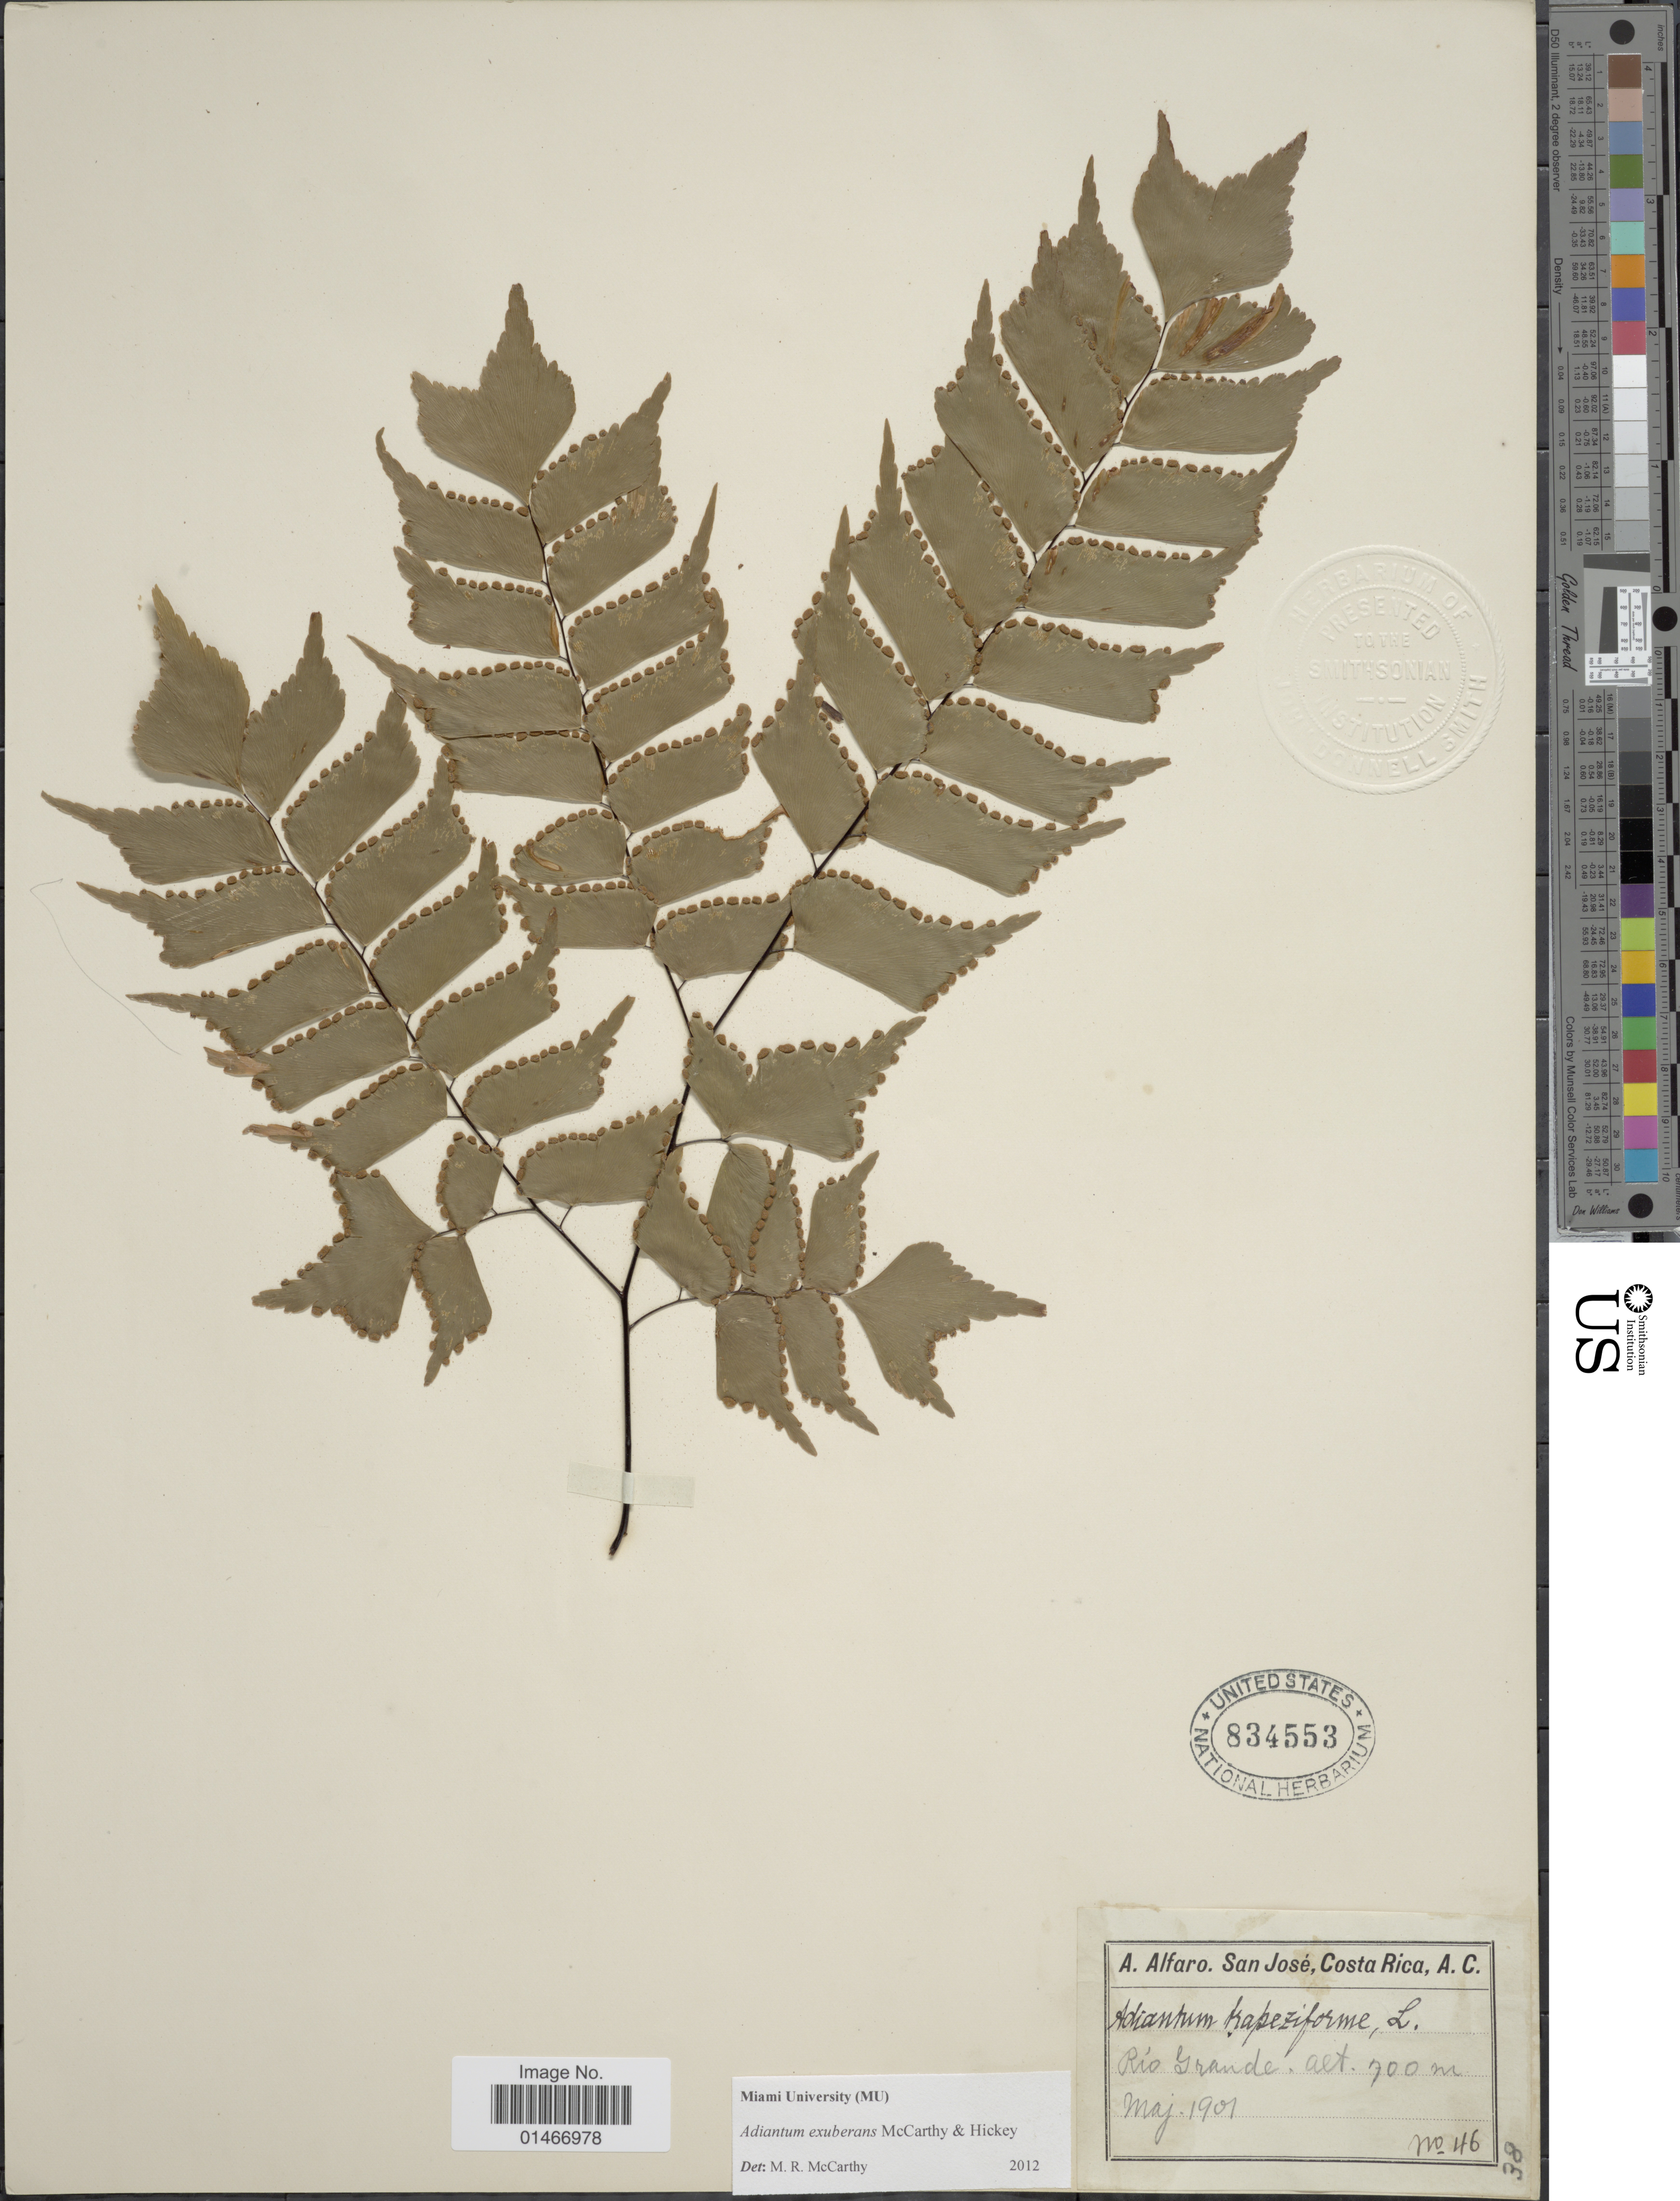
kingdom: Plantae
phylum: Tracheophyta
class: Polypodiopsida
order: Polypodiales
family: Pteridaceae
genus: Adiantum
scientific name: Adiantum exuberans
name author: M.R. McCarthy & Hickey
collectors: A. Alfaro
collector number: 46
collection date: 1901-05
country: Costa Rica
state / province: San José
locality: Rio Grande.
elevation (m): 700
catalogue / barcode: US 834553